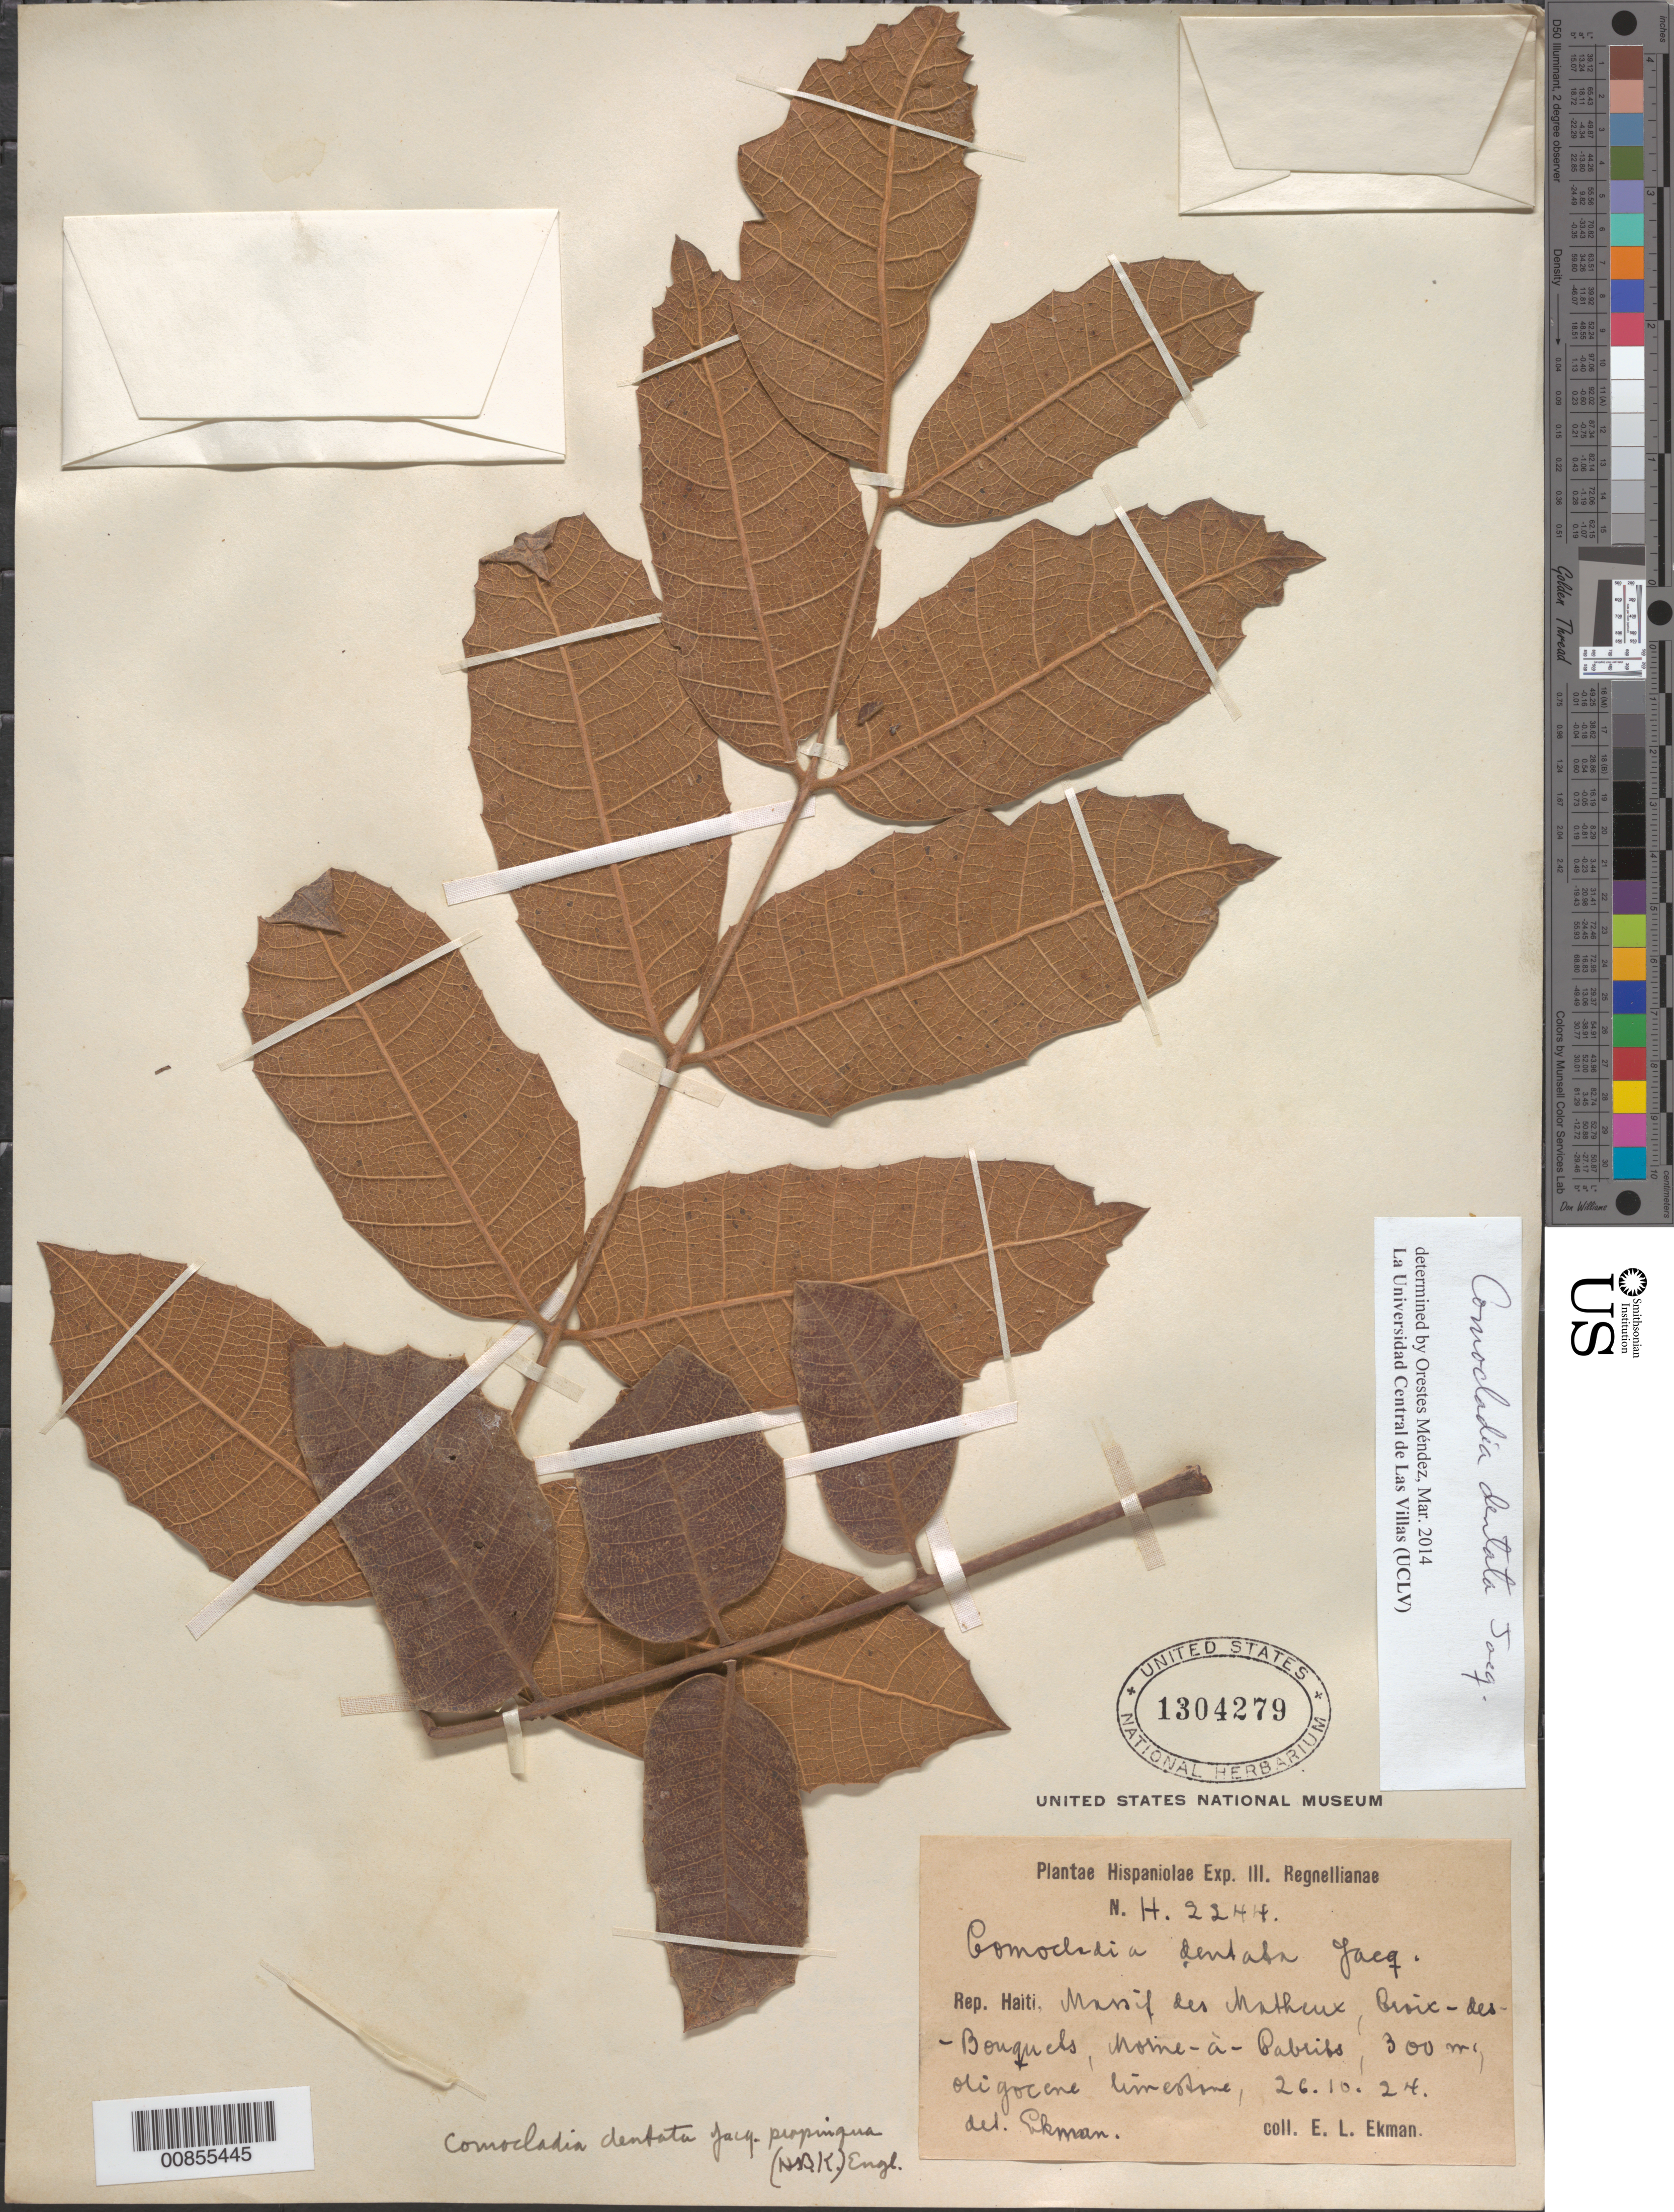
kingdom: Plantae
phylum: Tracheophyta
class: Magnoliopsida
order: Sapindales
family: Anacardiaceae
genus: Comocladia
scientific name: Comocladia dentata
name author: Jacq.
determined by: Méndez, Orestes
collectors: E. L. Ekman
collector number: H 2244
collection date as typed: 26 Oct 1924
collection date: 1924-10-26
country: Haiti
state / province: Ouest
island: Hispaniola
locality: Massif des Matheux, Croix-des-Bouquets, Morne-à-Cabrits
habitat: Oligocene limestone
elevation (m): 300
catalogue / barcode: US 1304279